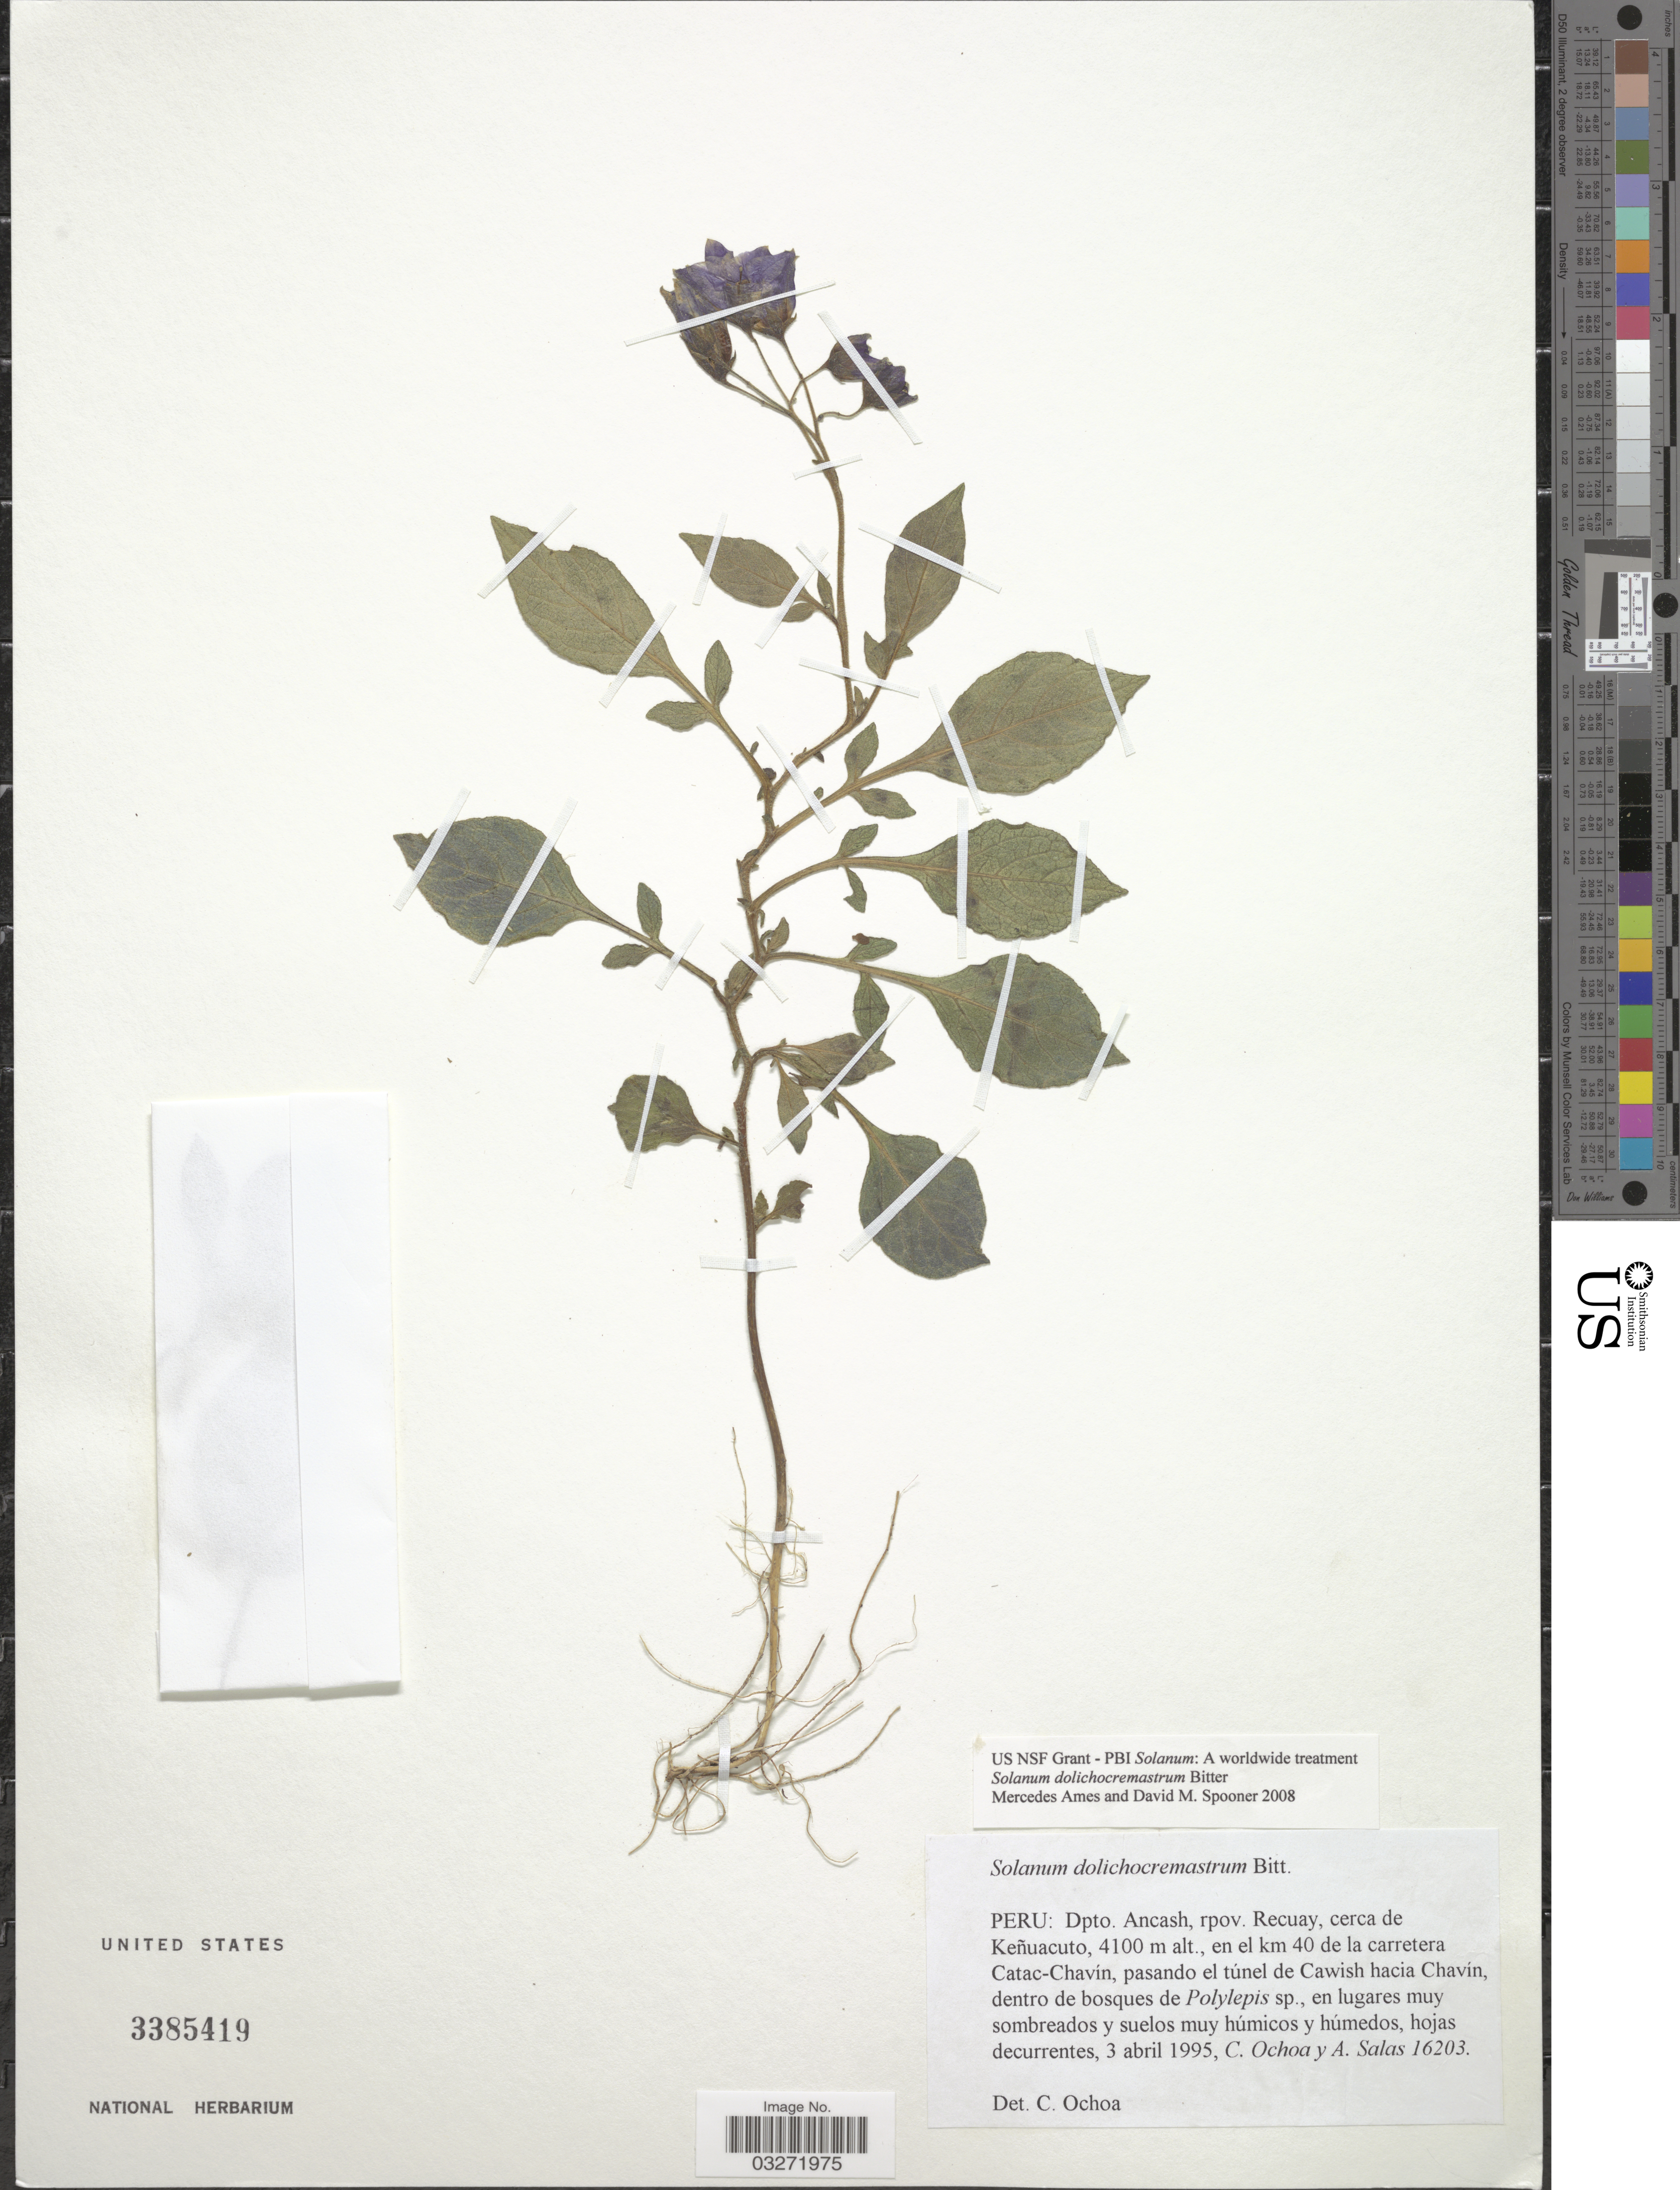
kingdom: Plantae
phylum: Tracheophyta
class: Magnoliopsida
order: Solanales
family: Solanaceae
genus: Solanum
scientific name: Solanum dolichocremastrum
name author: Bitter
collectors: C. Ochoa & A. Salas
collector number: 16203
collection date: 1995-04-03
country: Peru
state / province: Ancash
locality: Dpto. Ancash, rpov. Recuay, cerca de Keñuacuto, en el km 40 de la carretera Catac-Chavin, pasando el túnel de Cawish hacia Chavin.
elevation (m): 4100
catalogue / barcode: US 3385419